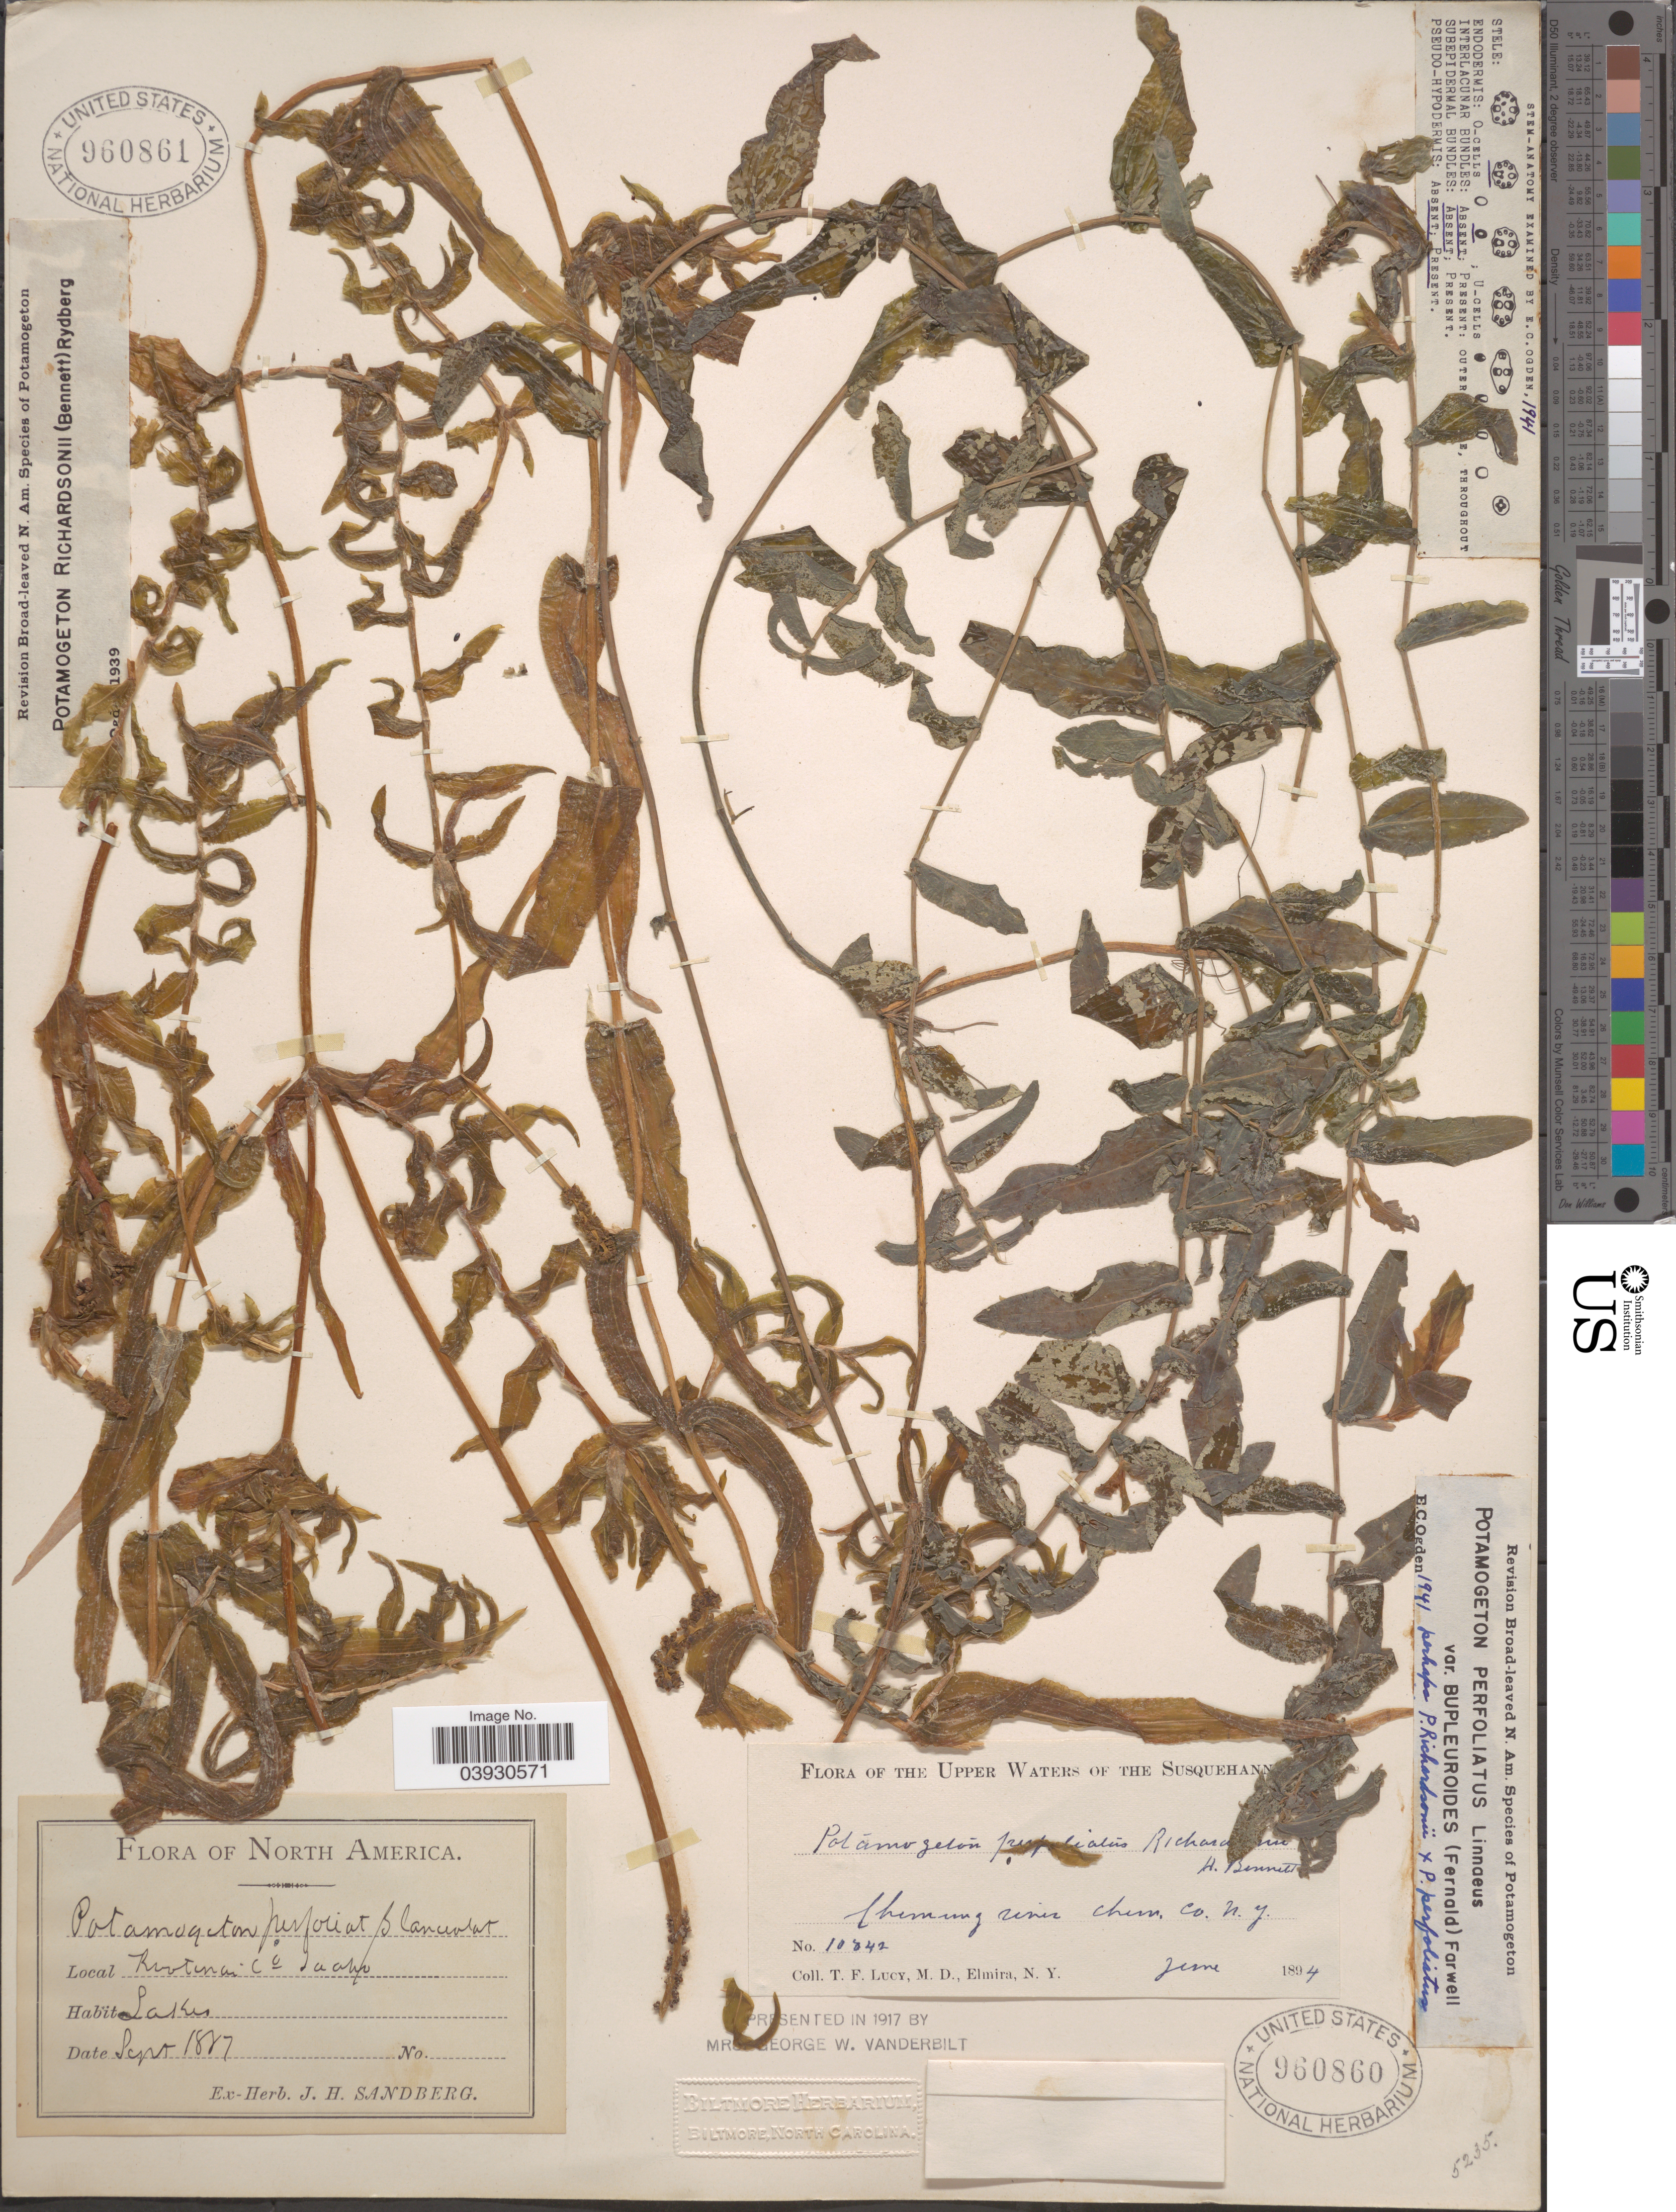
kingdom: Plantae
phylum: Tracheophyta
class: Liliopsida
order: Alismatales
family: Potamogetonaceae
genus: Potamogeton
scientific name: Potamogeton perfoliatus var. bupleuroides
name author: (Fernald) Farw.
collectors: T. Lucy & M. Elmira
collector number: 10842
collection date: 1894-06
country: United States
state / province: New York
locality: Upper Waters of the Susquehanna Chemung river. Chem. Co.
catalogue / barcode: US 960860